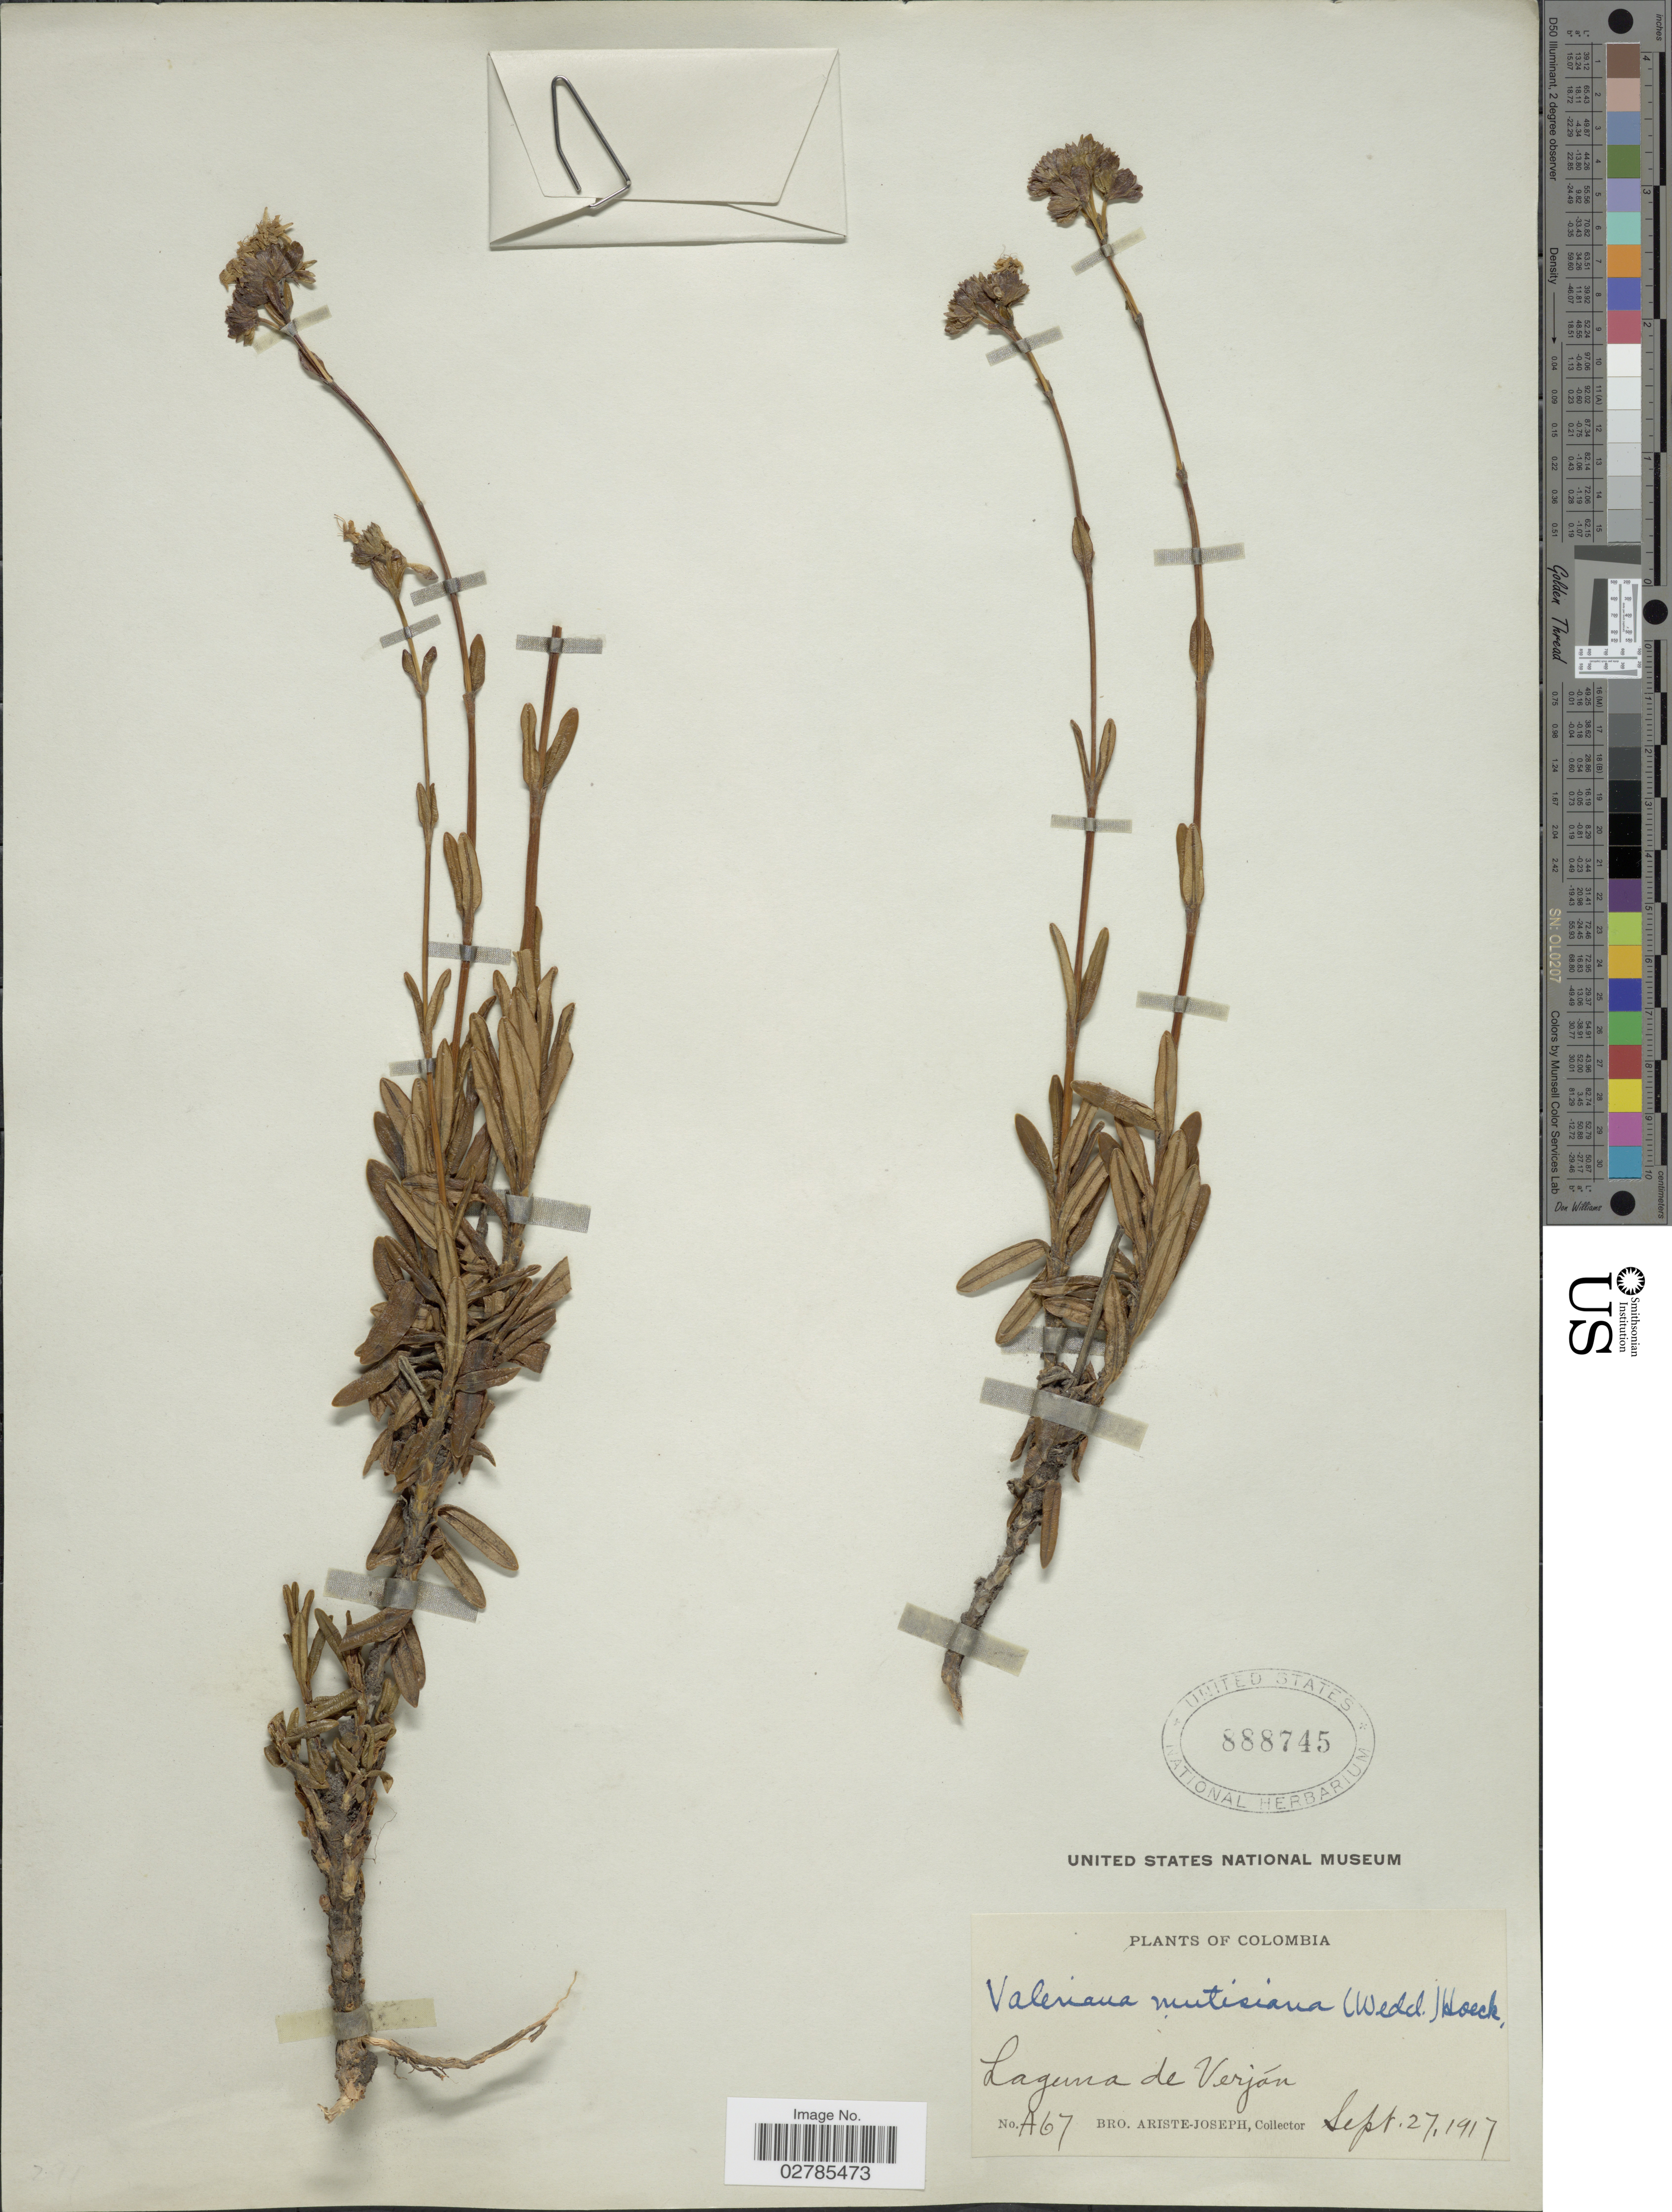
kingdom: Plantae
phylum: Tracheophyta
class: Magnoliopsida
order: Dipsacales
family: Caprifoliaceae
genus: Valeriana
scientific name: Valeriana triphylla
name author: Kunth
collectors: Bro. Ariste-Joseph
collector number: A67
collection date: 1917-09-27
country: Colombia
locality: Laguna de Verjón.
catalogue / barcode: US 888745